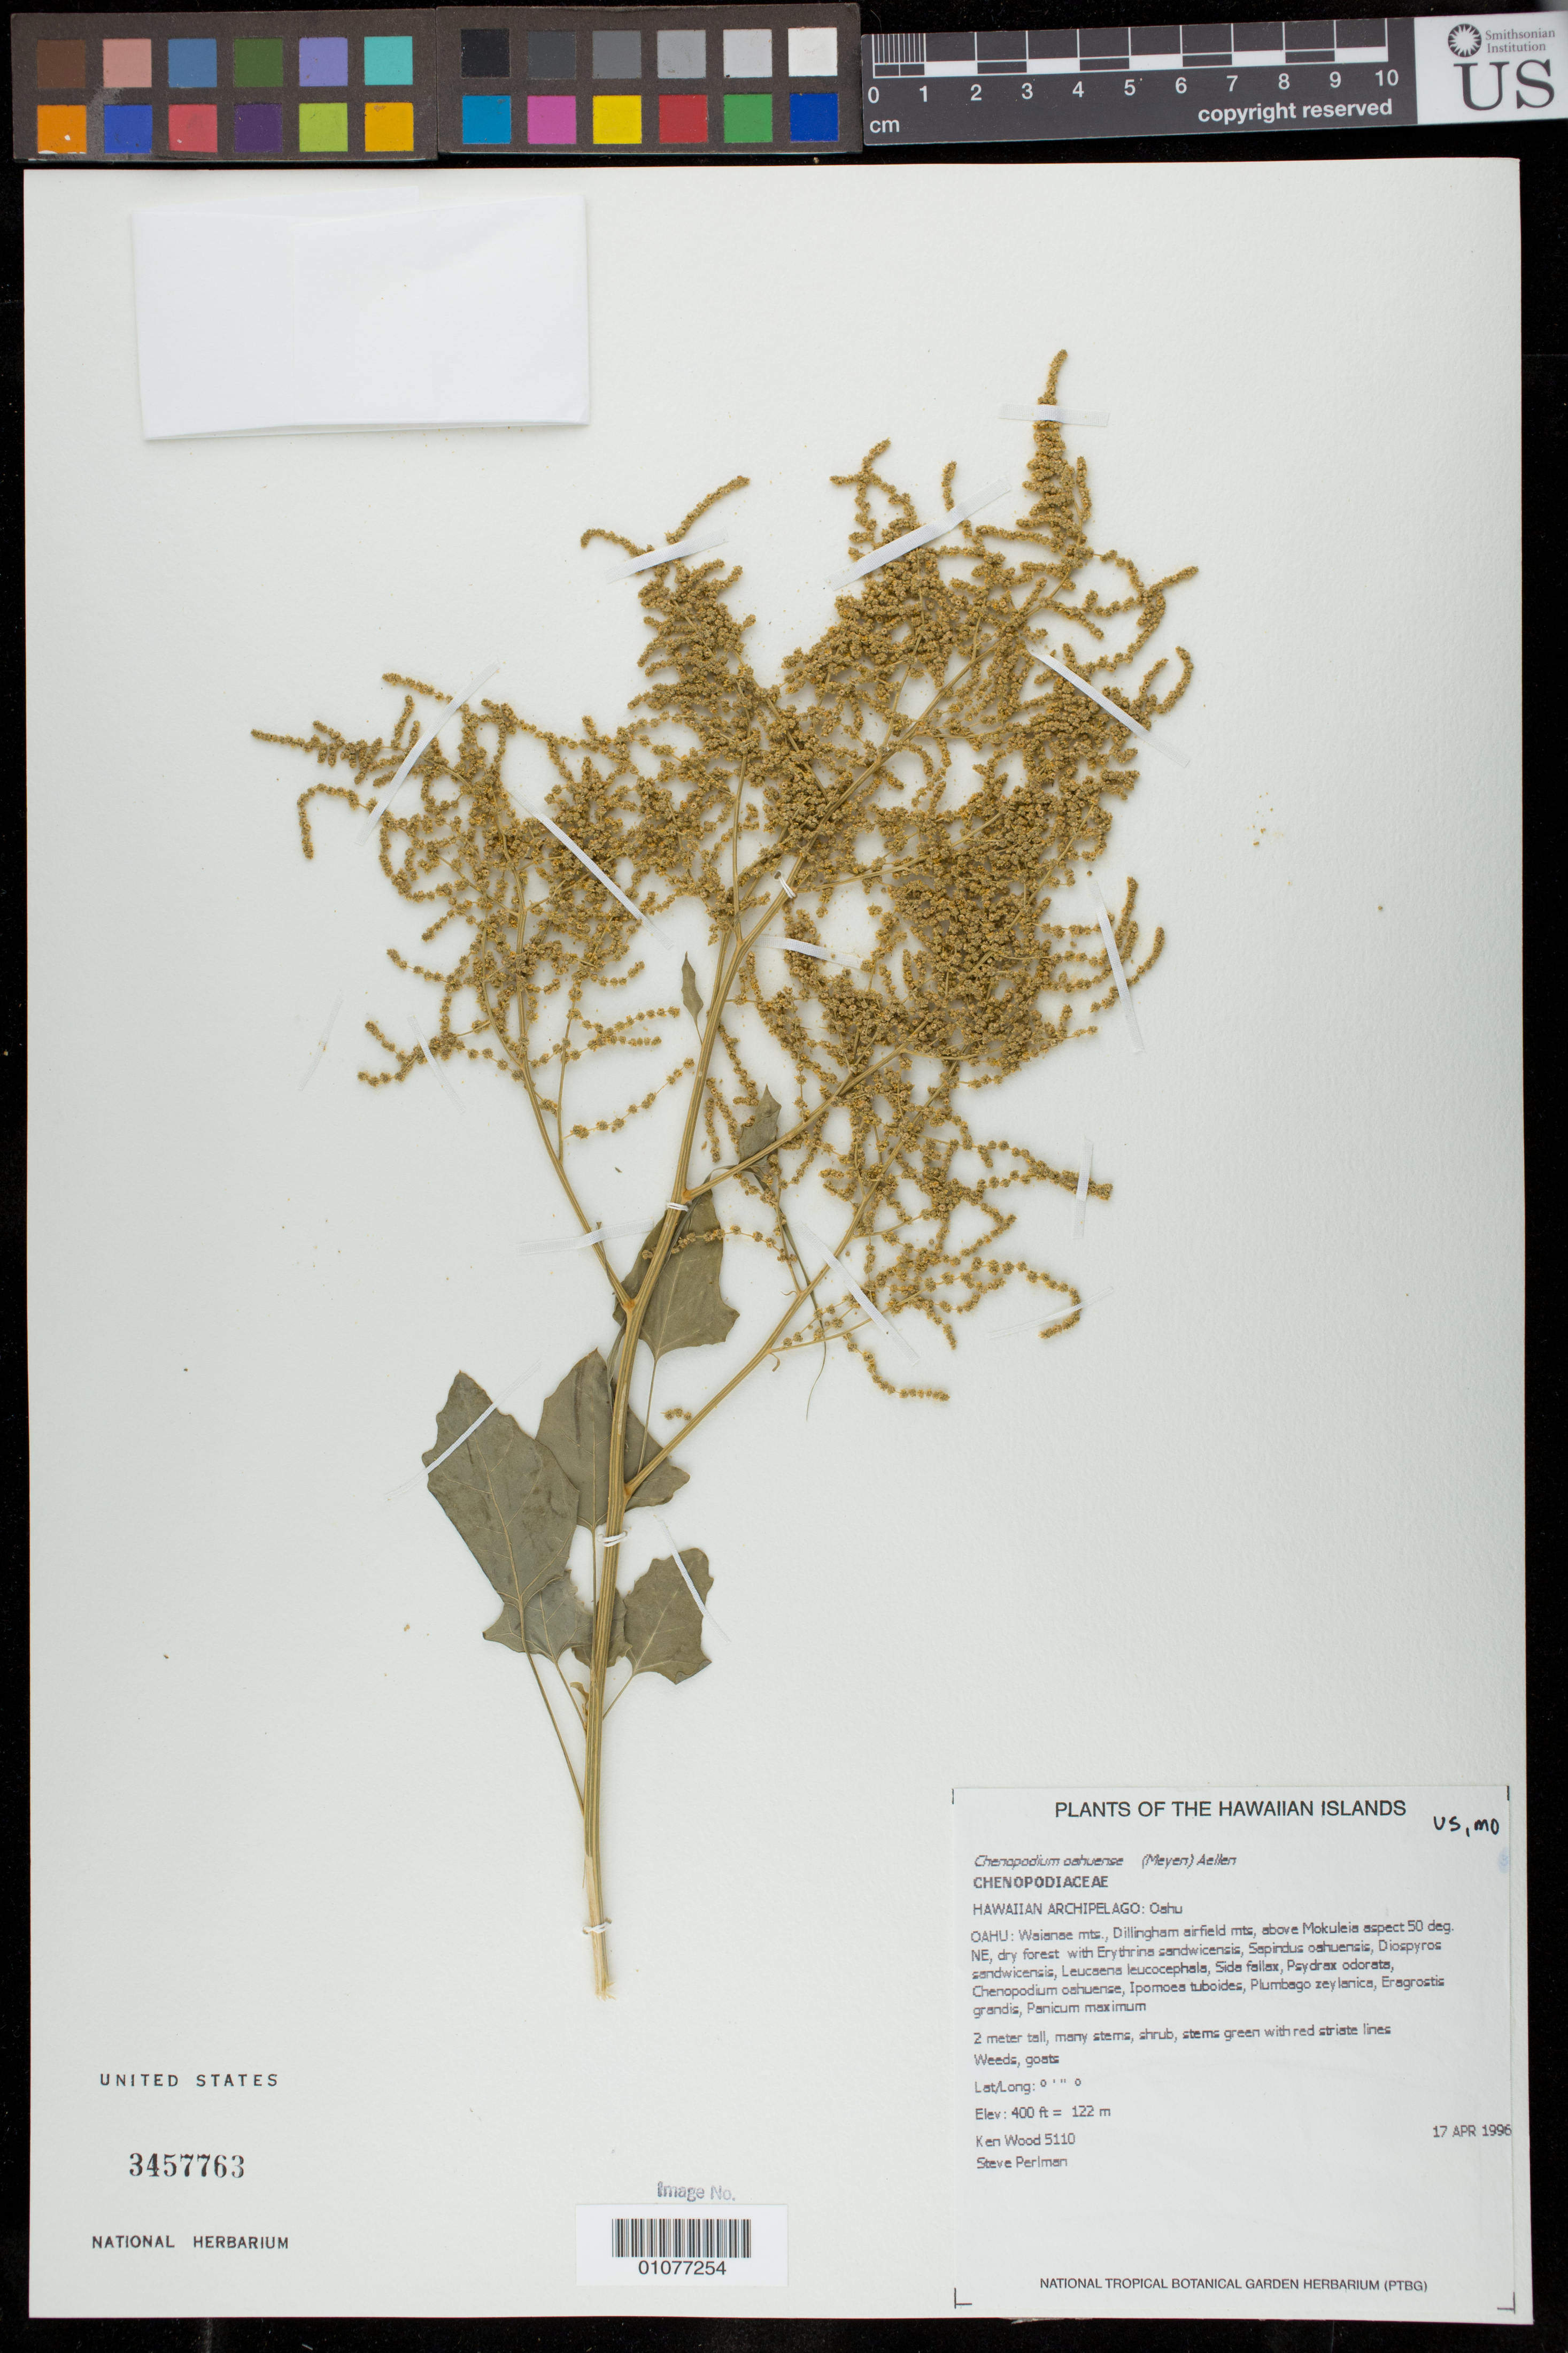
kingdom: Plantae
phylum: Tracheophyta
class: Magnoliopsida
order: Caryophyllales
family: Amaranthaceae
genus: Chenopodium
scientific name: Chenopodium oahuense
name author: (Meyen) Aellen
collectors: K. R. Wood & S. P. Perlman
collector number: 5110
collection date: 1996-04-17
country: United States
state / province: Hawaii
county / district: Honolulu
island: Oahu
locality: Waianae Mts., Dillingham airfield Mts., abover Mokuleia aspect 50 deg. NE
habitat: dry forest; weeds, goats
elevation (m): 122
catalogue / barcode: US 3457763